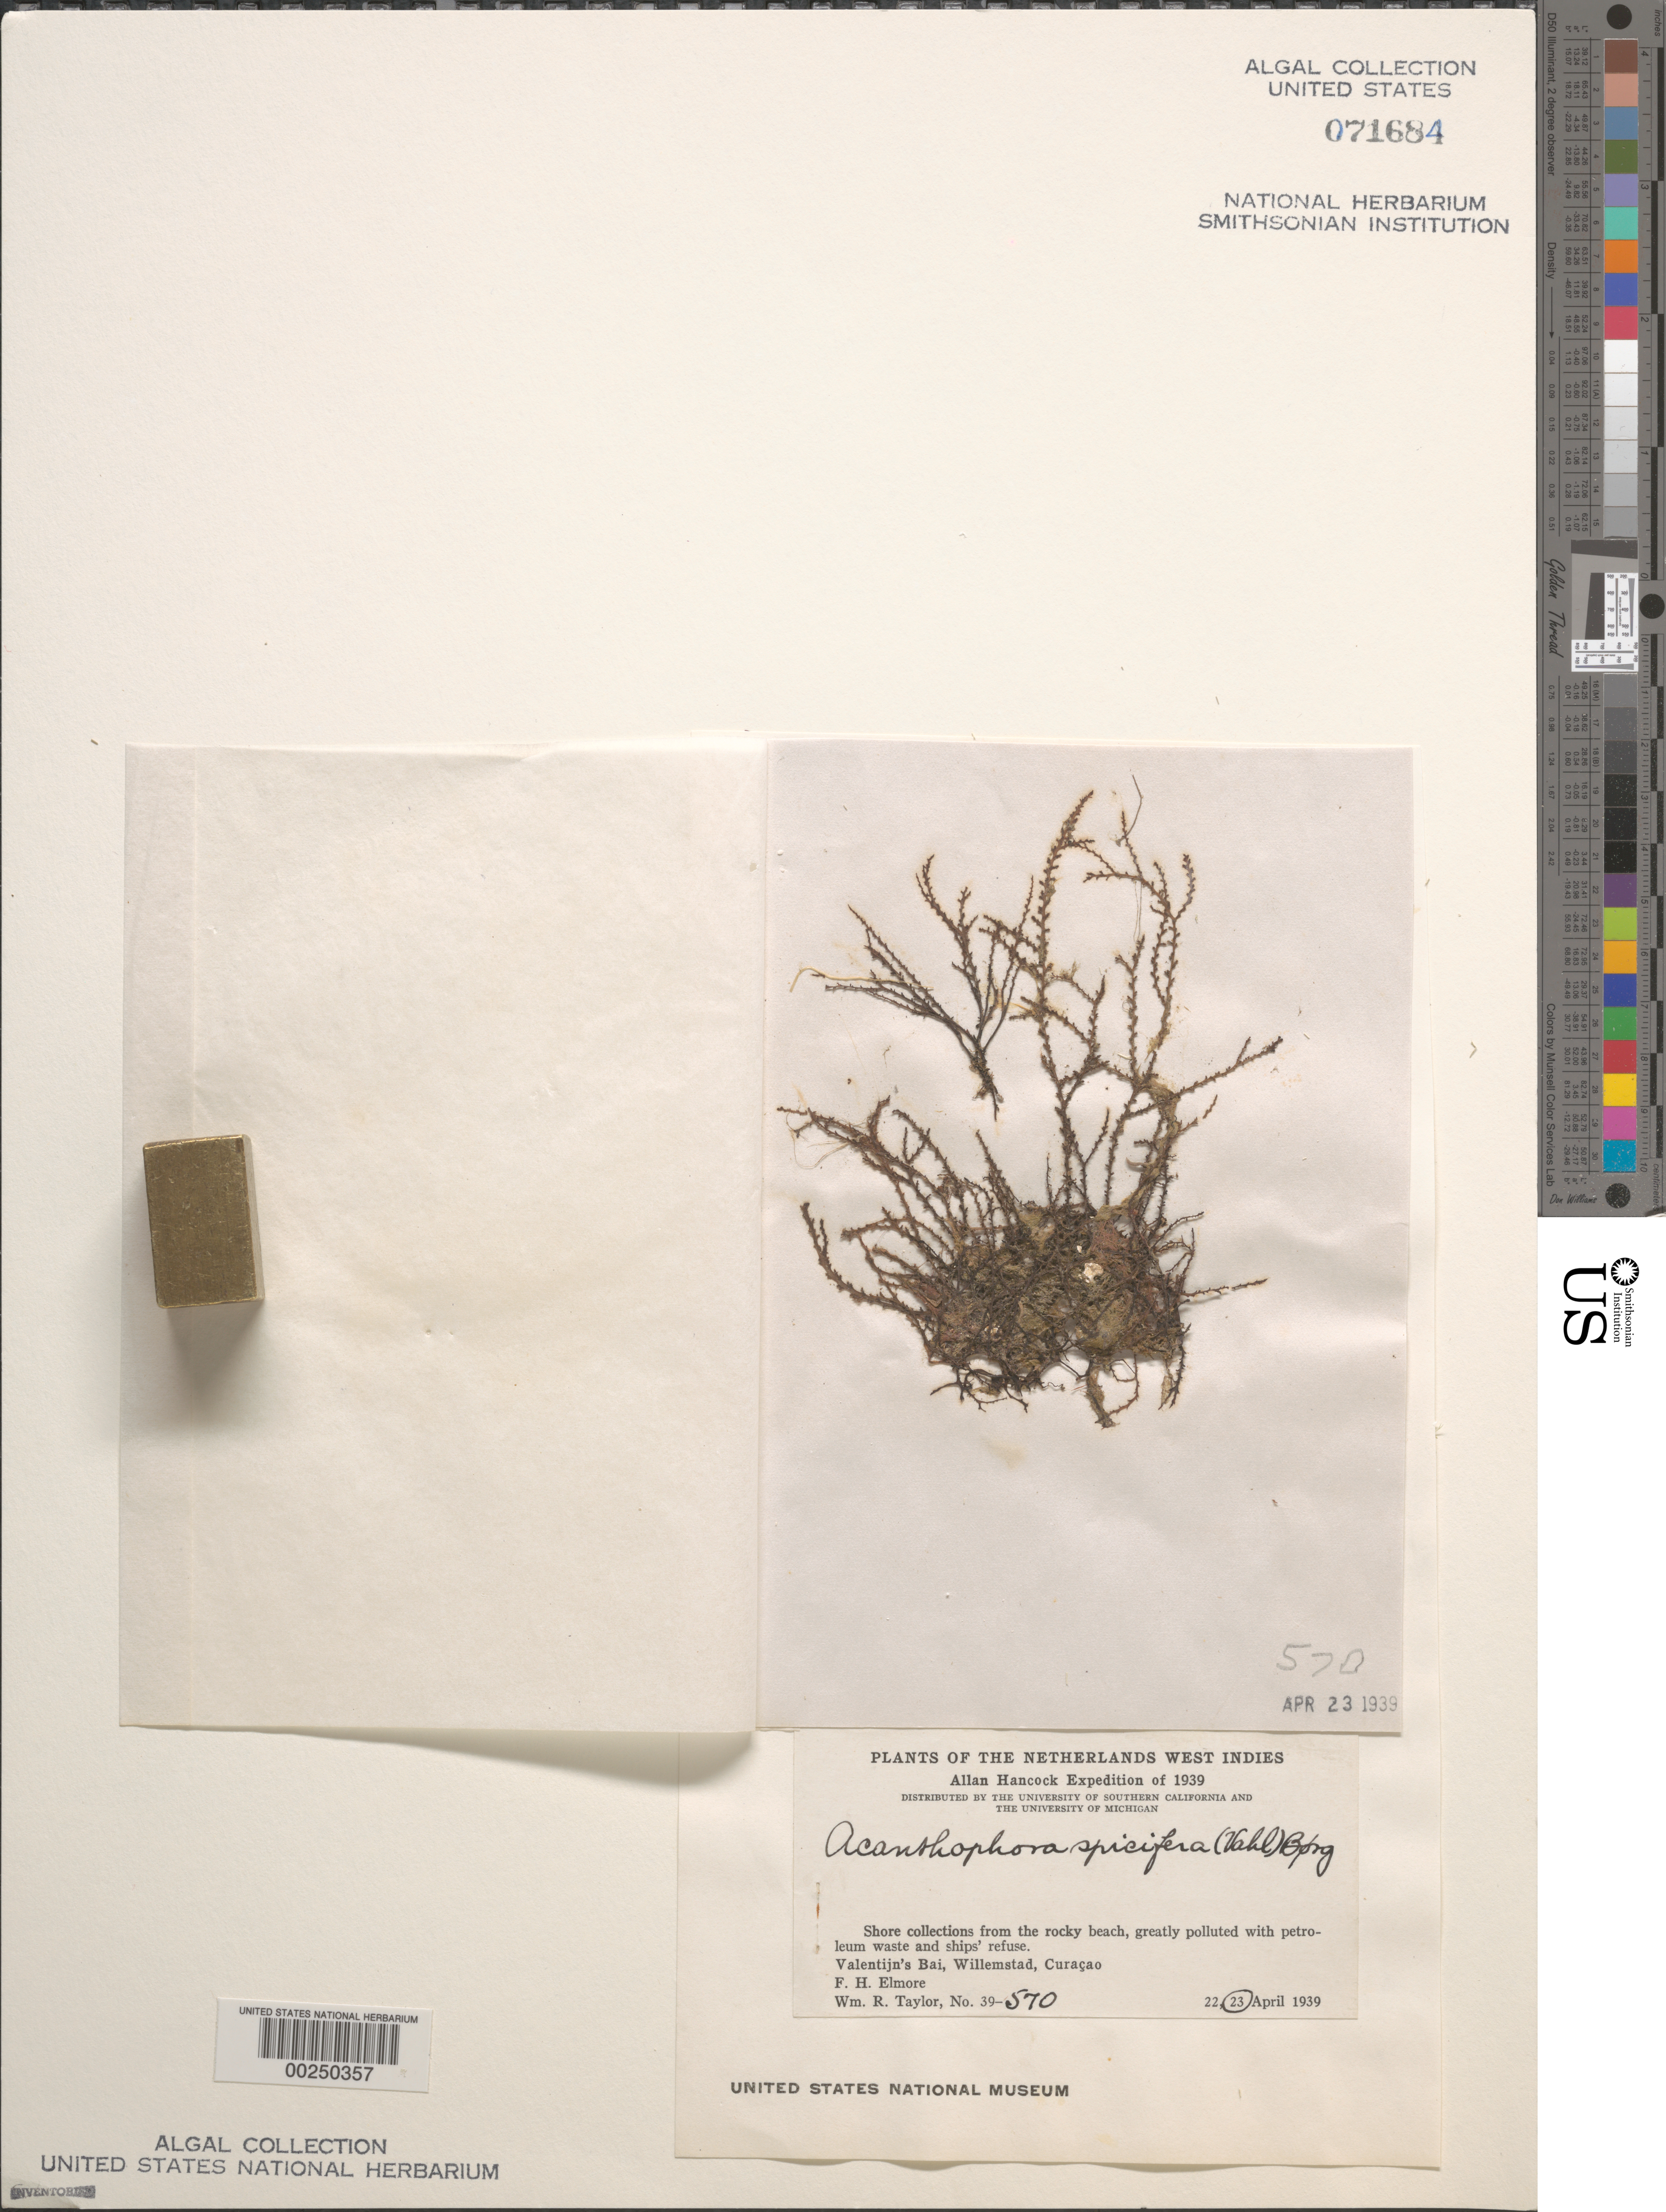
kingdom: Plantae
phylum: Rhodophyta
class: Florideophyceae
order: Ceramiales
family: Rhodomelaceae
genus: Acanthophora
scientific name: Acanthophora spicifera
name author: (Vahl) Børgesen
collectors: W. R. Taylor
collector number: WRT 39-570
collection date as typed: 23 Apr 1939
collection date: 1939-04-23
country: Curaçao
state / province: ABC Islands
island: Curaçao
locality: Valentijn's Bai, Willemstad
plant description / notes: Allan Hancock Expedition of 1939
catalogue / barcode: US 71684